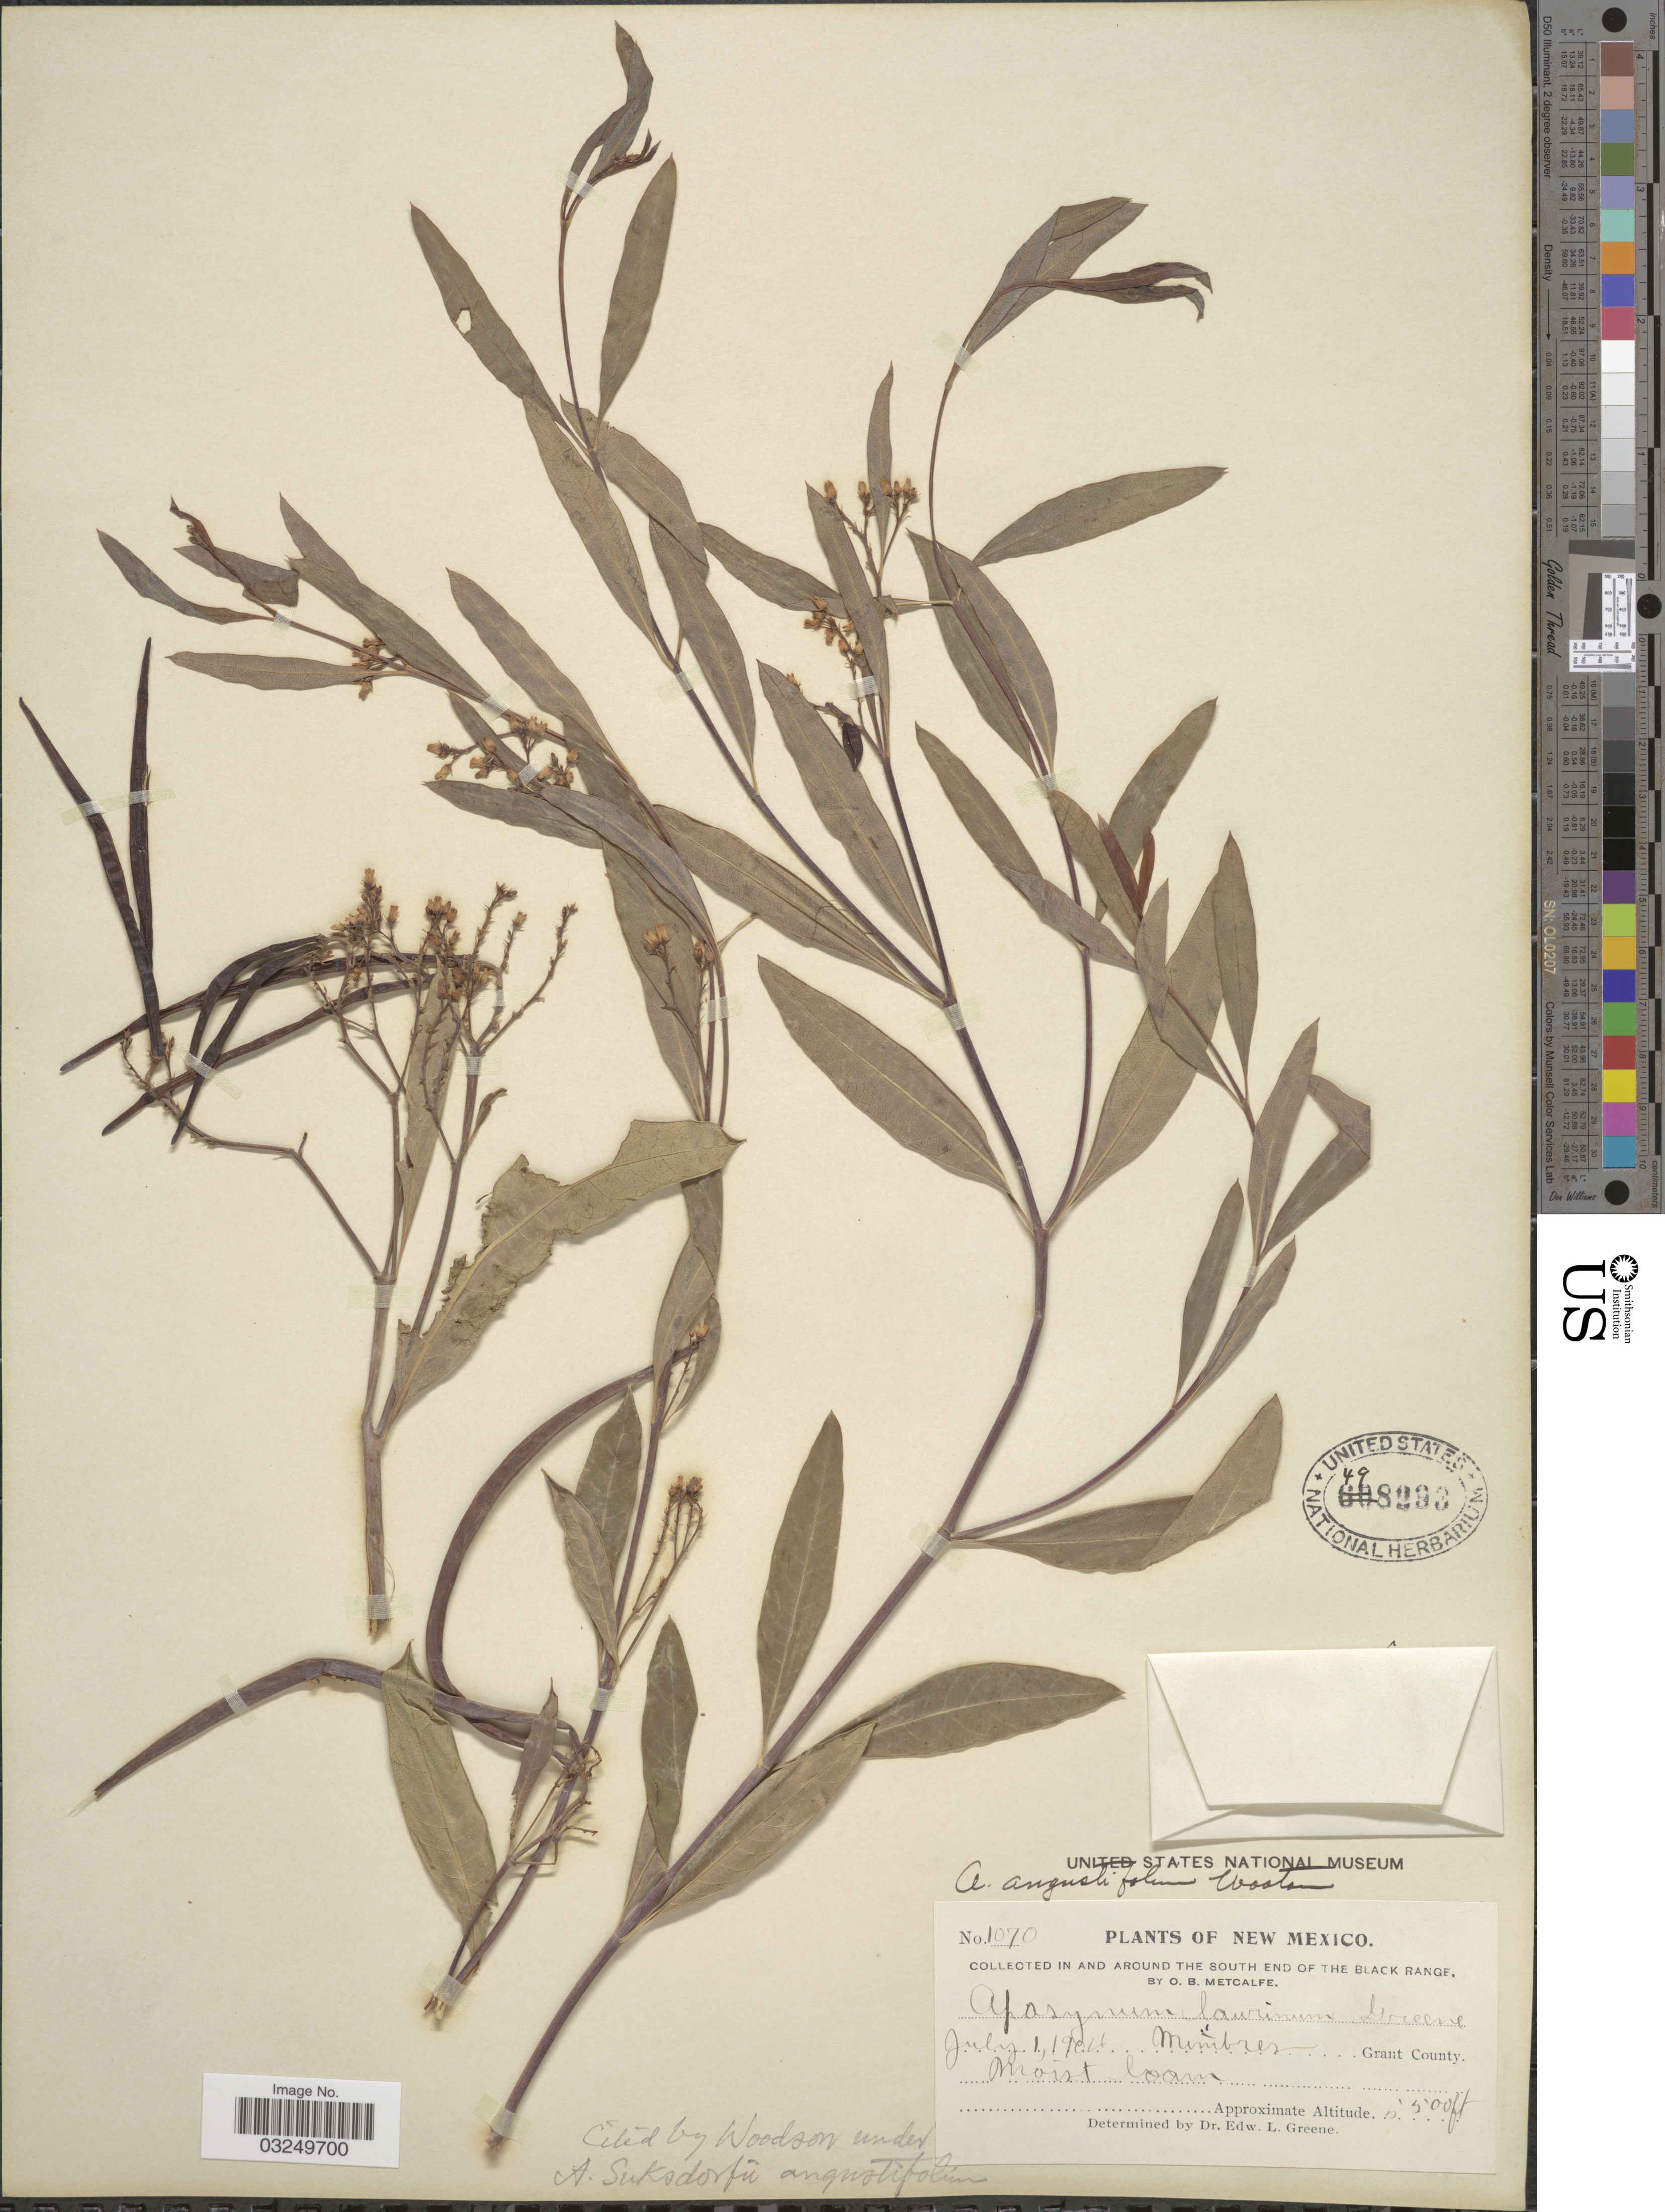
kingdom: Plantae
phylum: Tracheophyta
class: Magnoliopsida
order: Gentianales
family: Apocynaceae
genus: Apocynum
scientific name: Apocynum angustifolium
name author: Wooton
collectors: O. B. Metcalfe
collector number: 1070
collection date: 1904-07-01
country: United States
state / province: New Mexico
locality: In and around the South End of the Black Range. Mimbres Grant County.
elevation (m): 1676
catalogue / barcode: US 498293